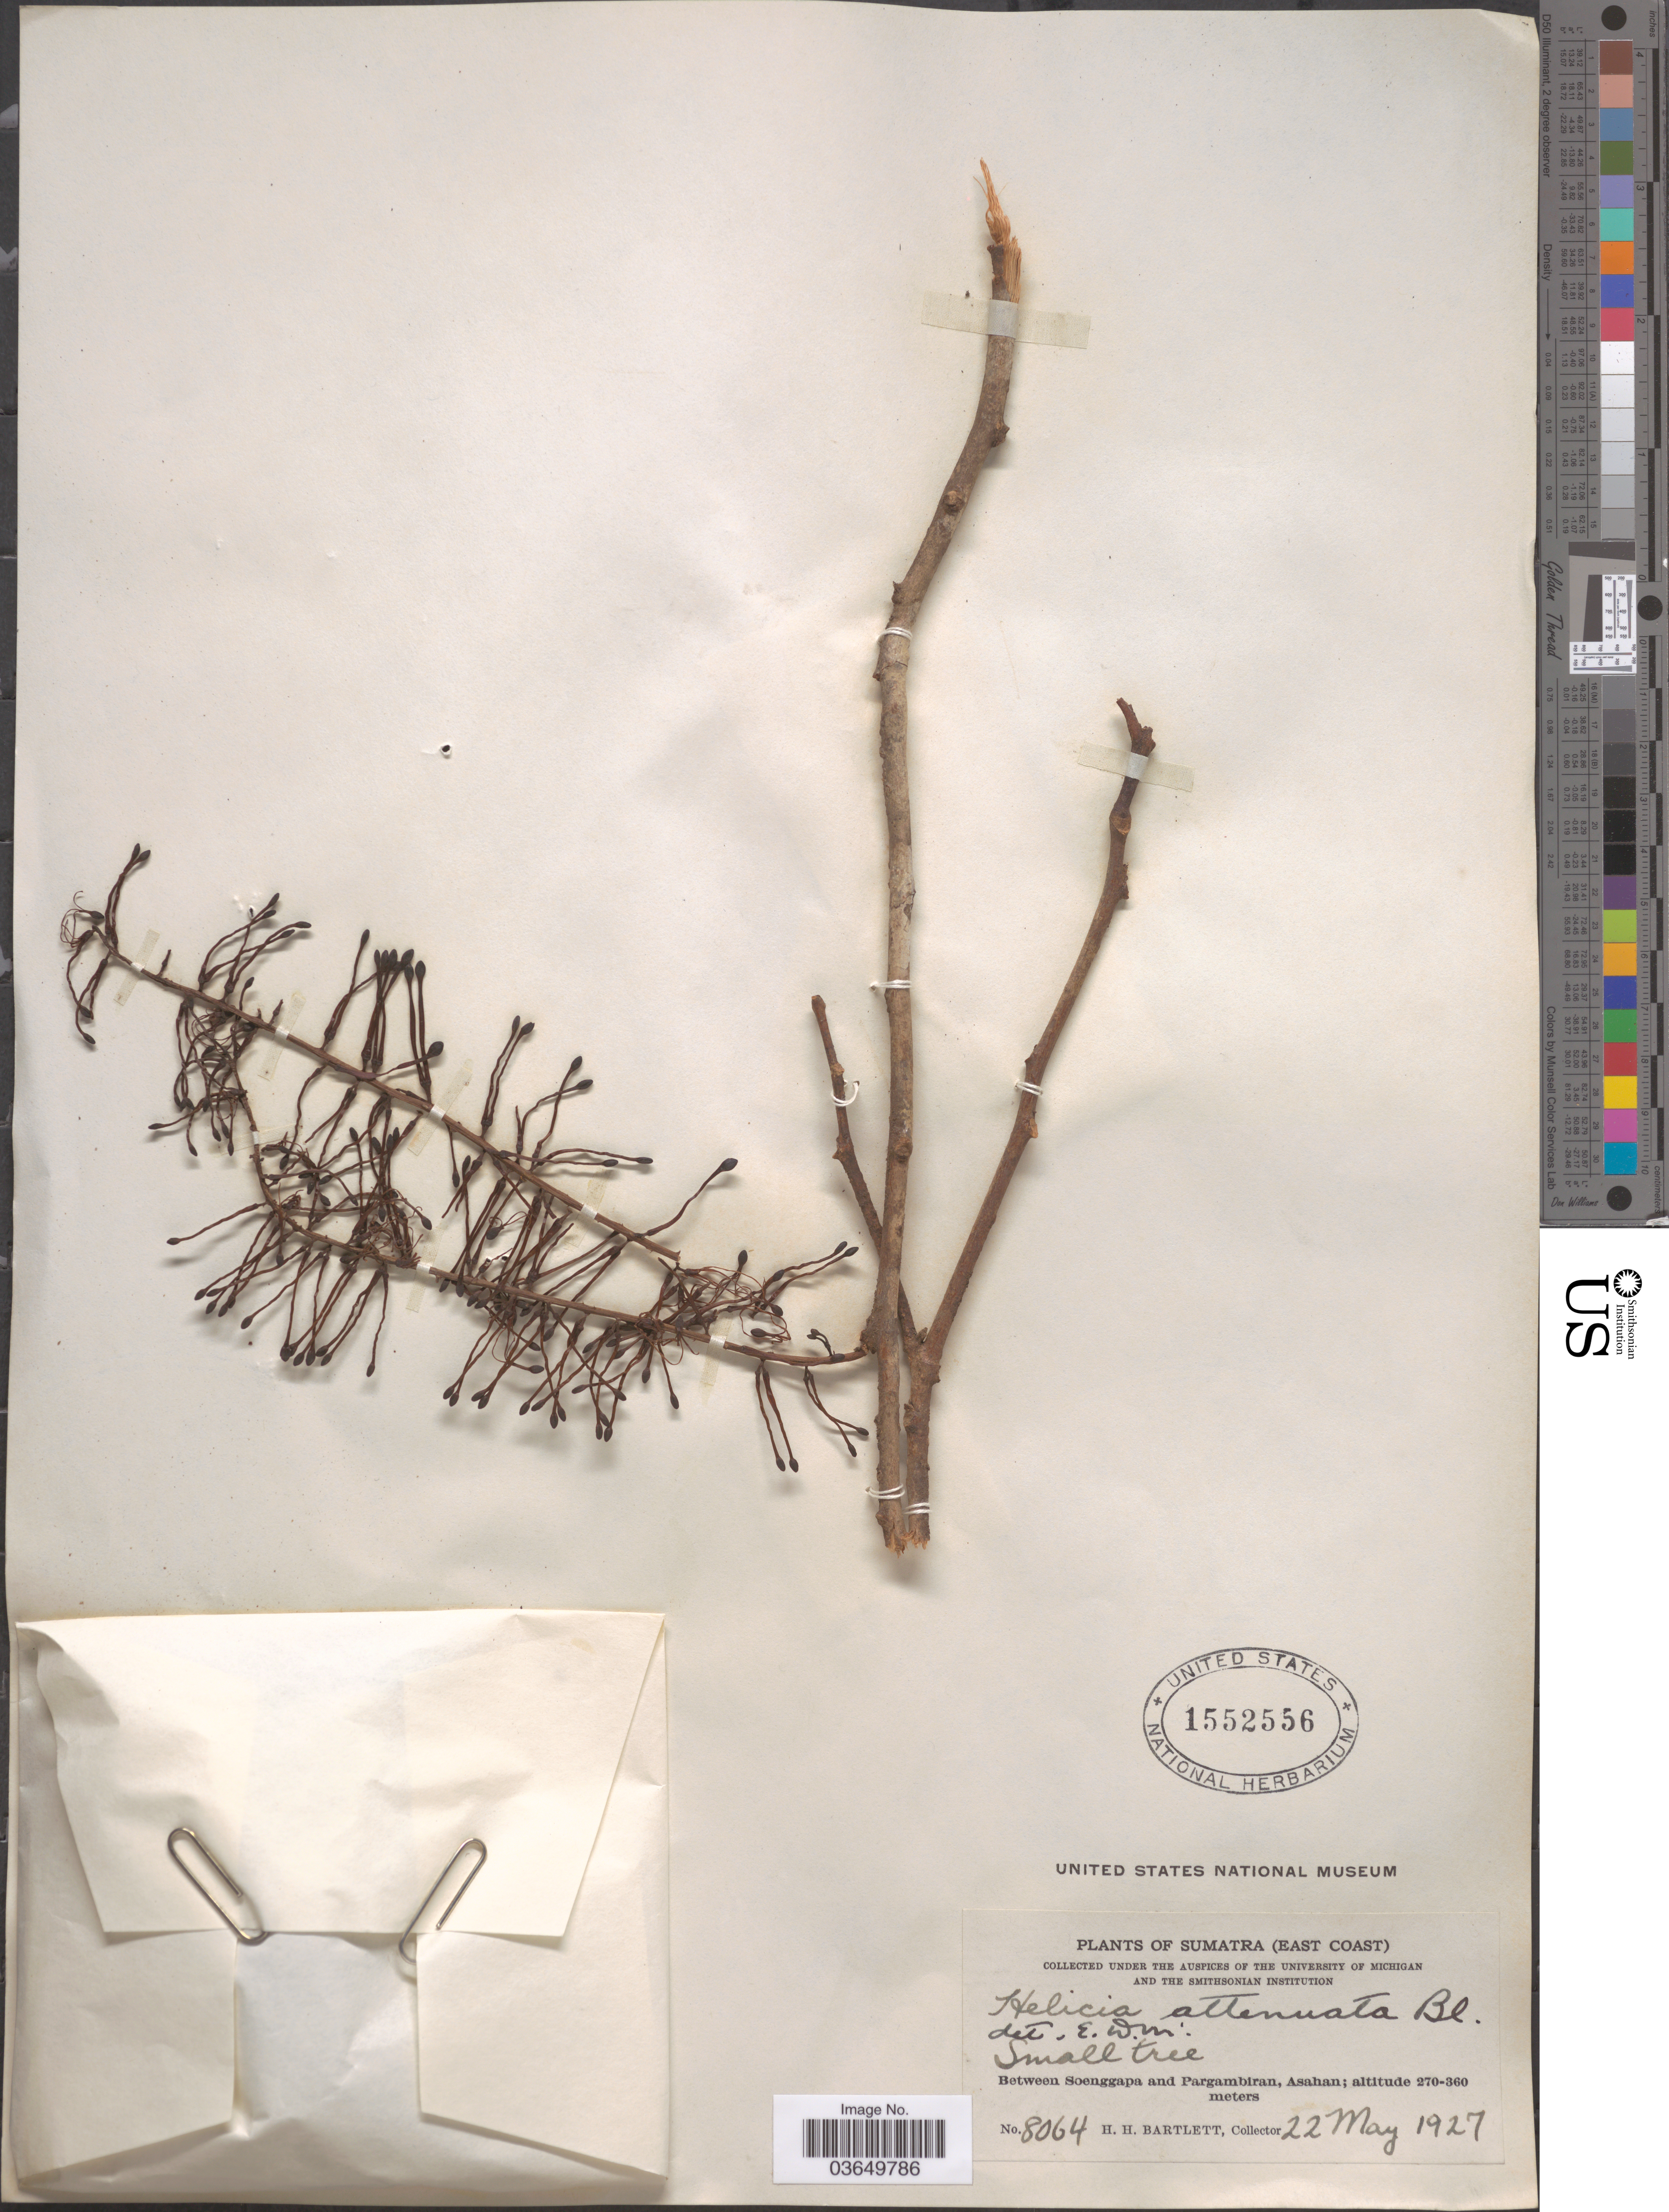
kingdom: Plantae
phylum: Tracheophyta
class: Magnoliopsida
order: Proteales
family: Proteaceae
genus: Helicia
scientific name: Helicia attenuata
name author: (Jack) Blume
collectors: H. H. Bartlett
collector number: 8064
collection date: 1927-05-22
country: Indonesia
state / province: Sumatra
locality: East Coast. Between Soenggapa and Pargambiran, Asahan.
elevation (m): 270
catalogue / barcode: US 1552556